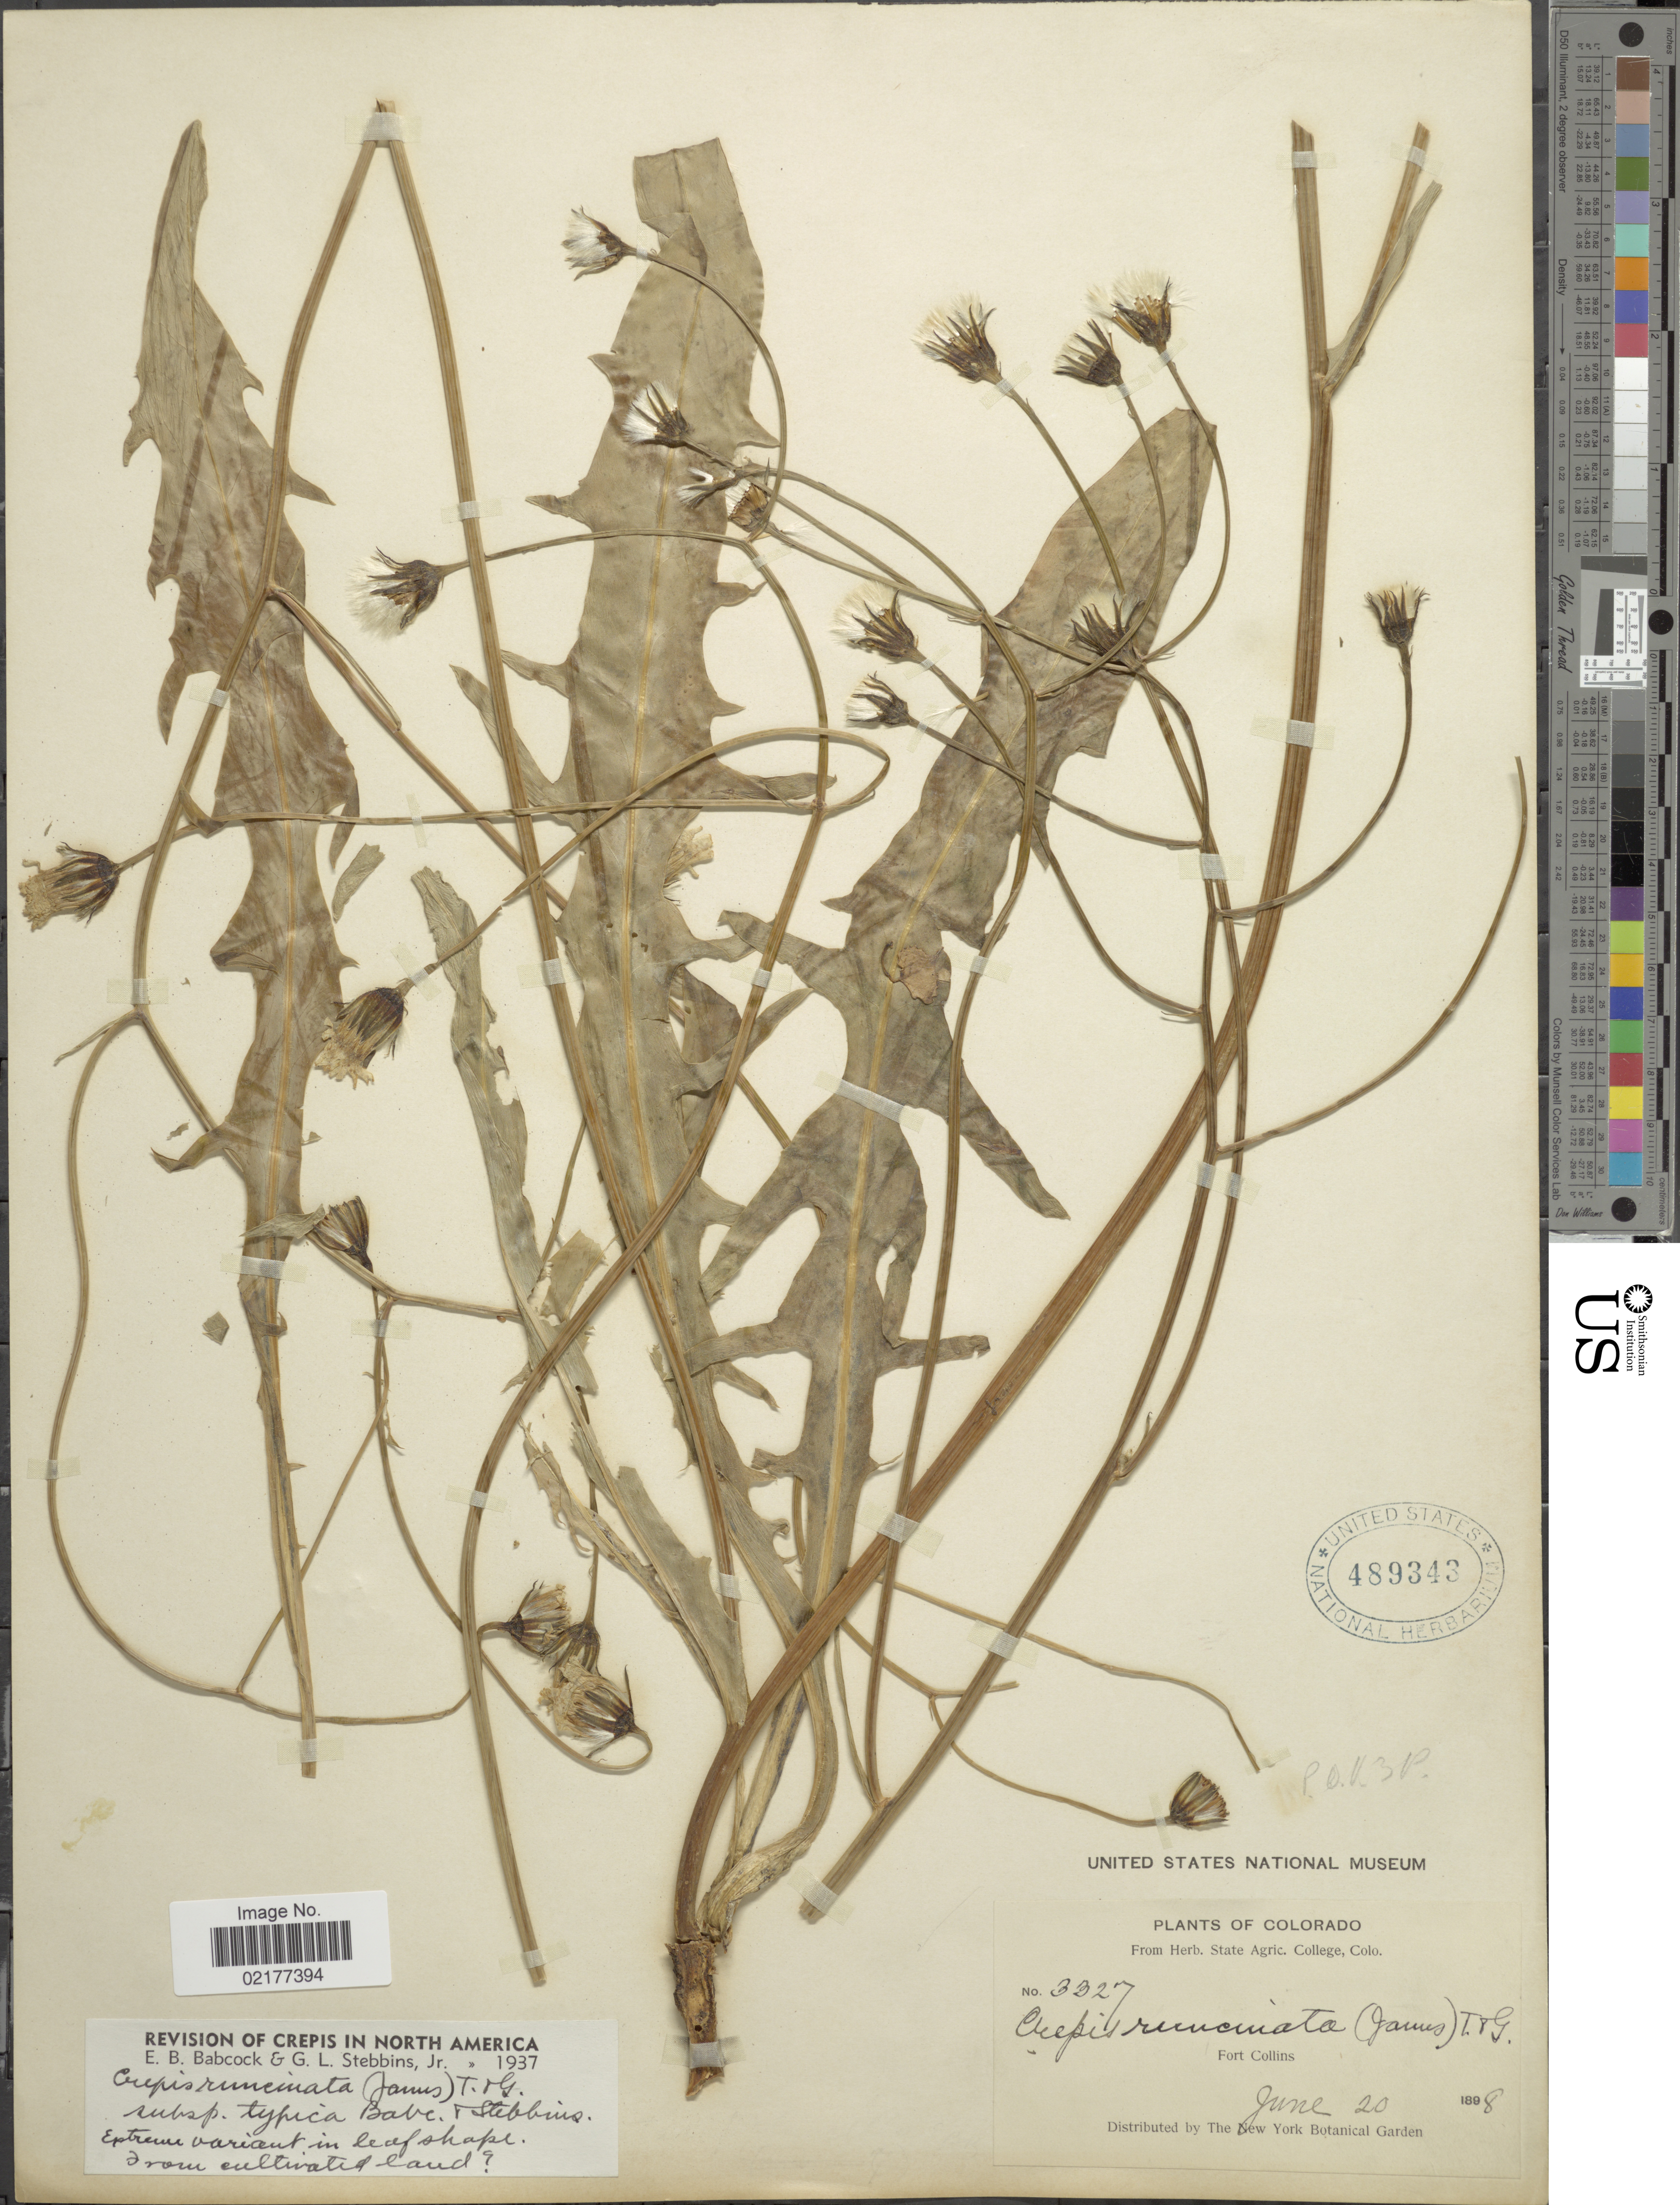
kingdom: Plantae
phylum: Tracheophyta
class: Magnoliopsida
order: Asterales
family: Asteraceae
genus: Crepis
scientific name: Crepis runcinata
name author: Torr. & A. Gray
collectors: ex herb. State Agric. College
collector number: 36327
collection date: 1898-06-20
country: United States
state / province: Colorado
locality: Fort Collins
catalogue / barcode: US 489343